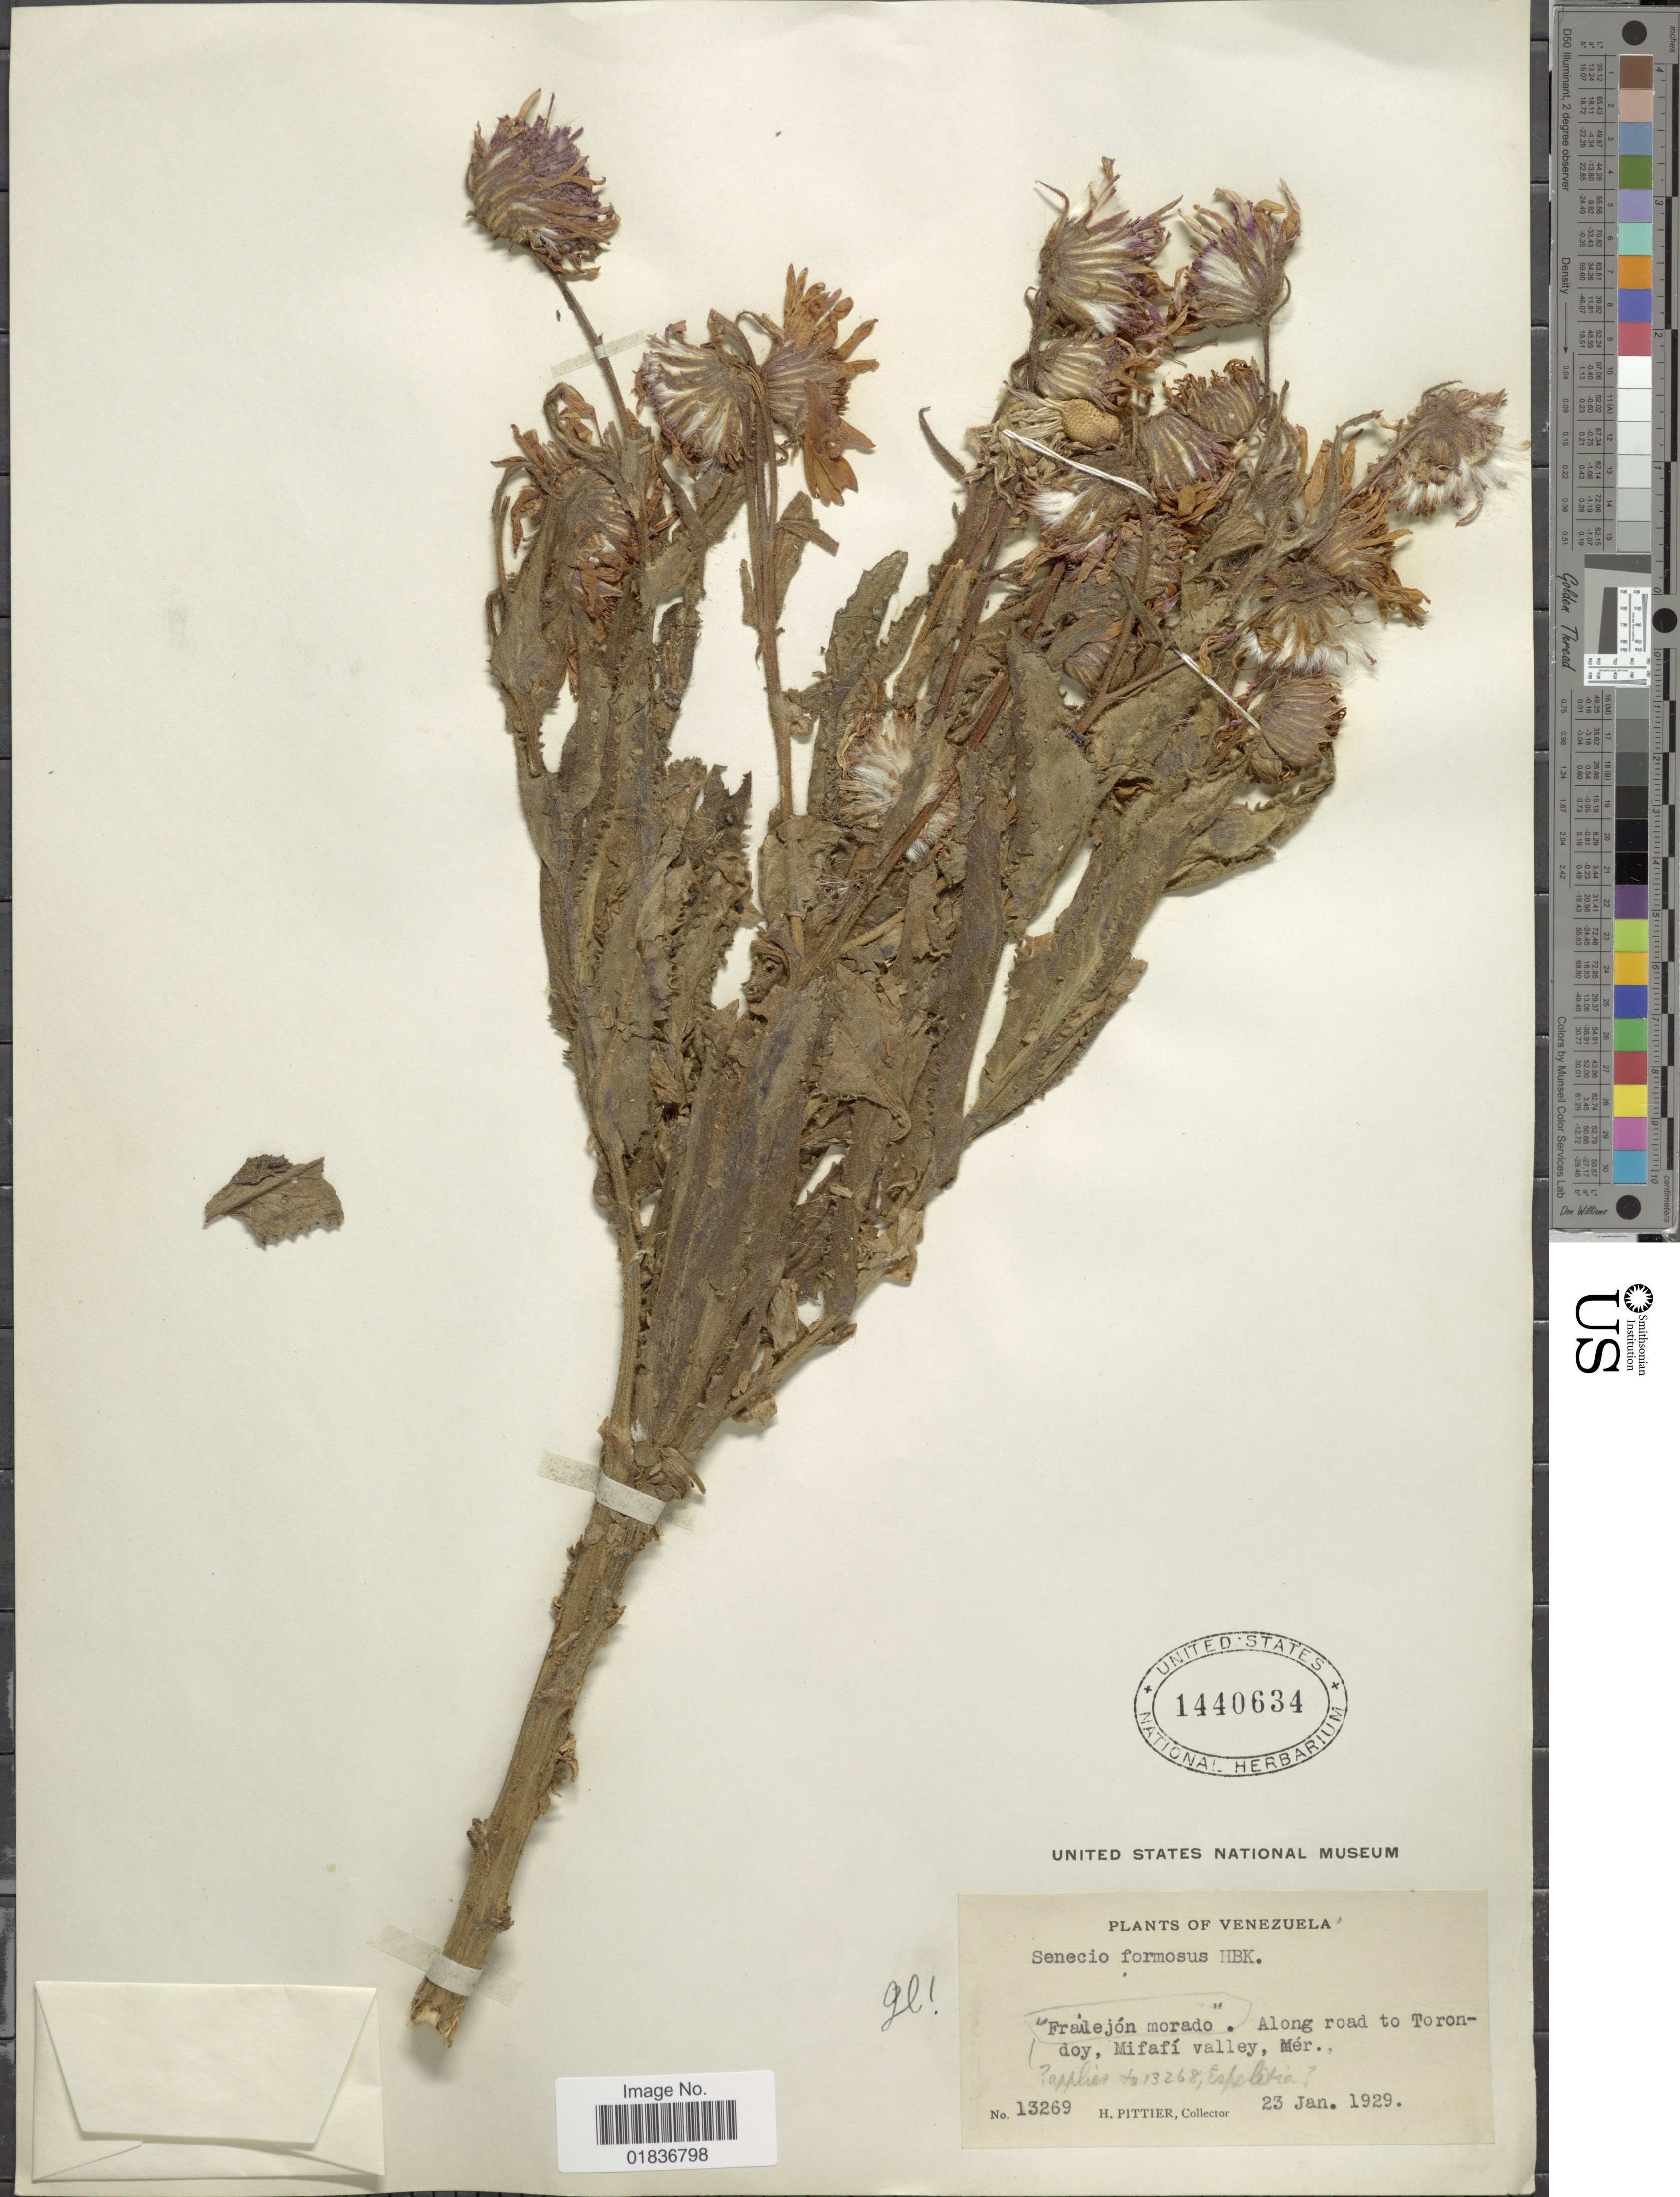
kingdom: Plantae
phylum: Tracheophyta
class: Magnoliopsida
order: Asterales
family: Asteraceae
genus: Senecio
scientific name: Senecio wedglacialis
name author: Cuatrec.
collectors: H. F. Pittier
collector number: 13269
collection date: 1929-01-23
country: Venezuela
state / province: Mérida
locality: Frailejon morado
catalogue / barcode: US 1440634